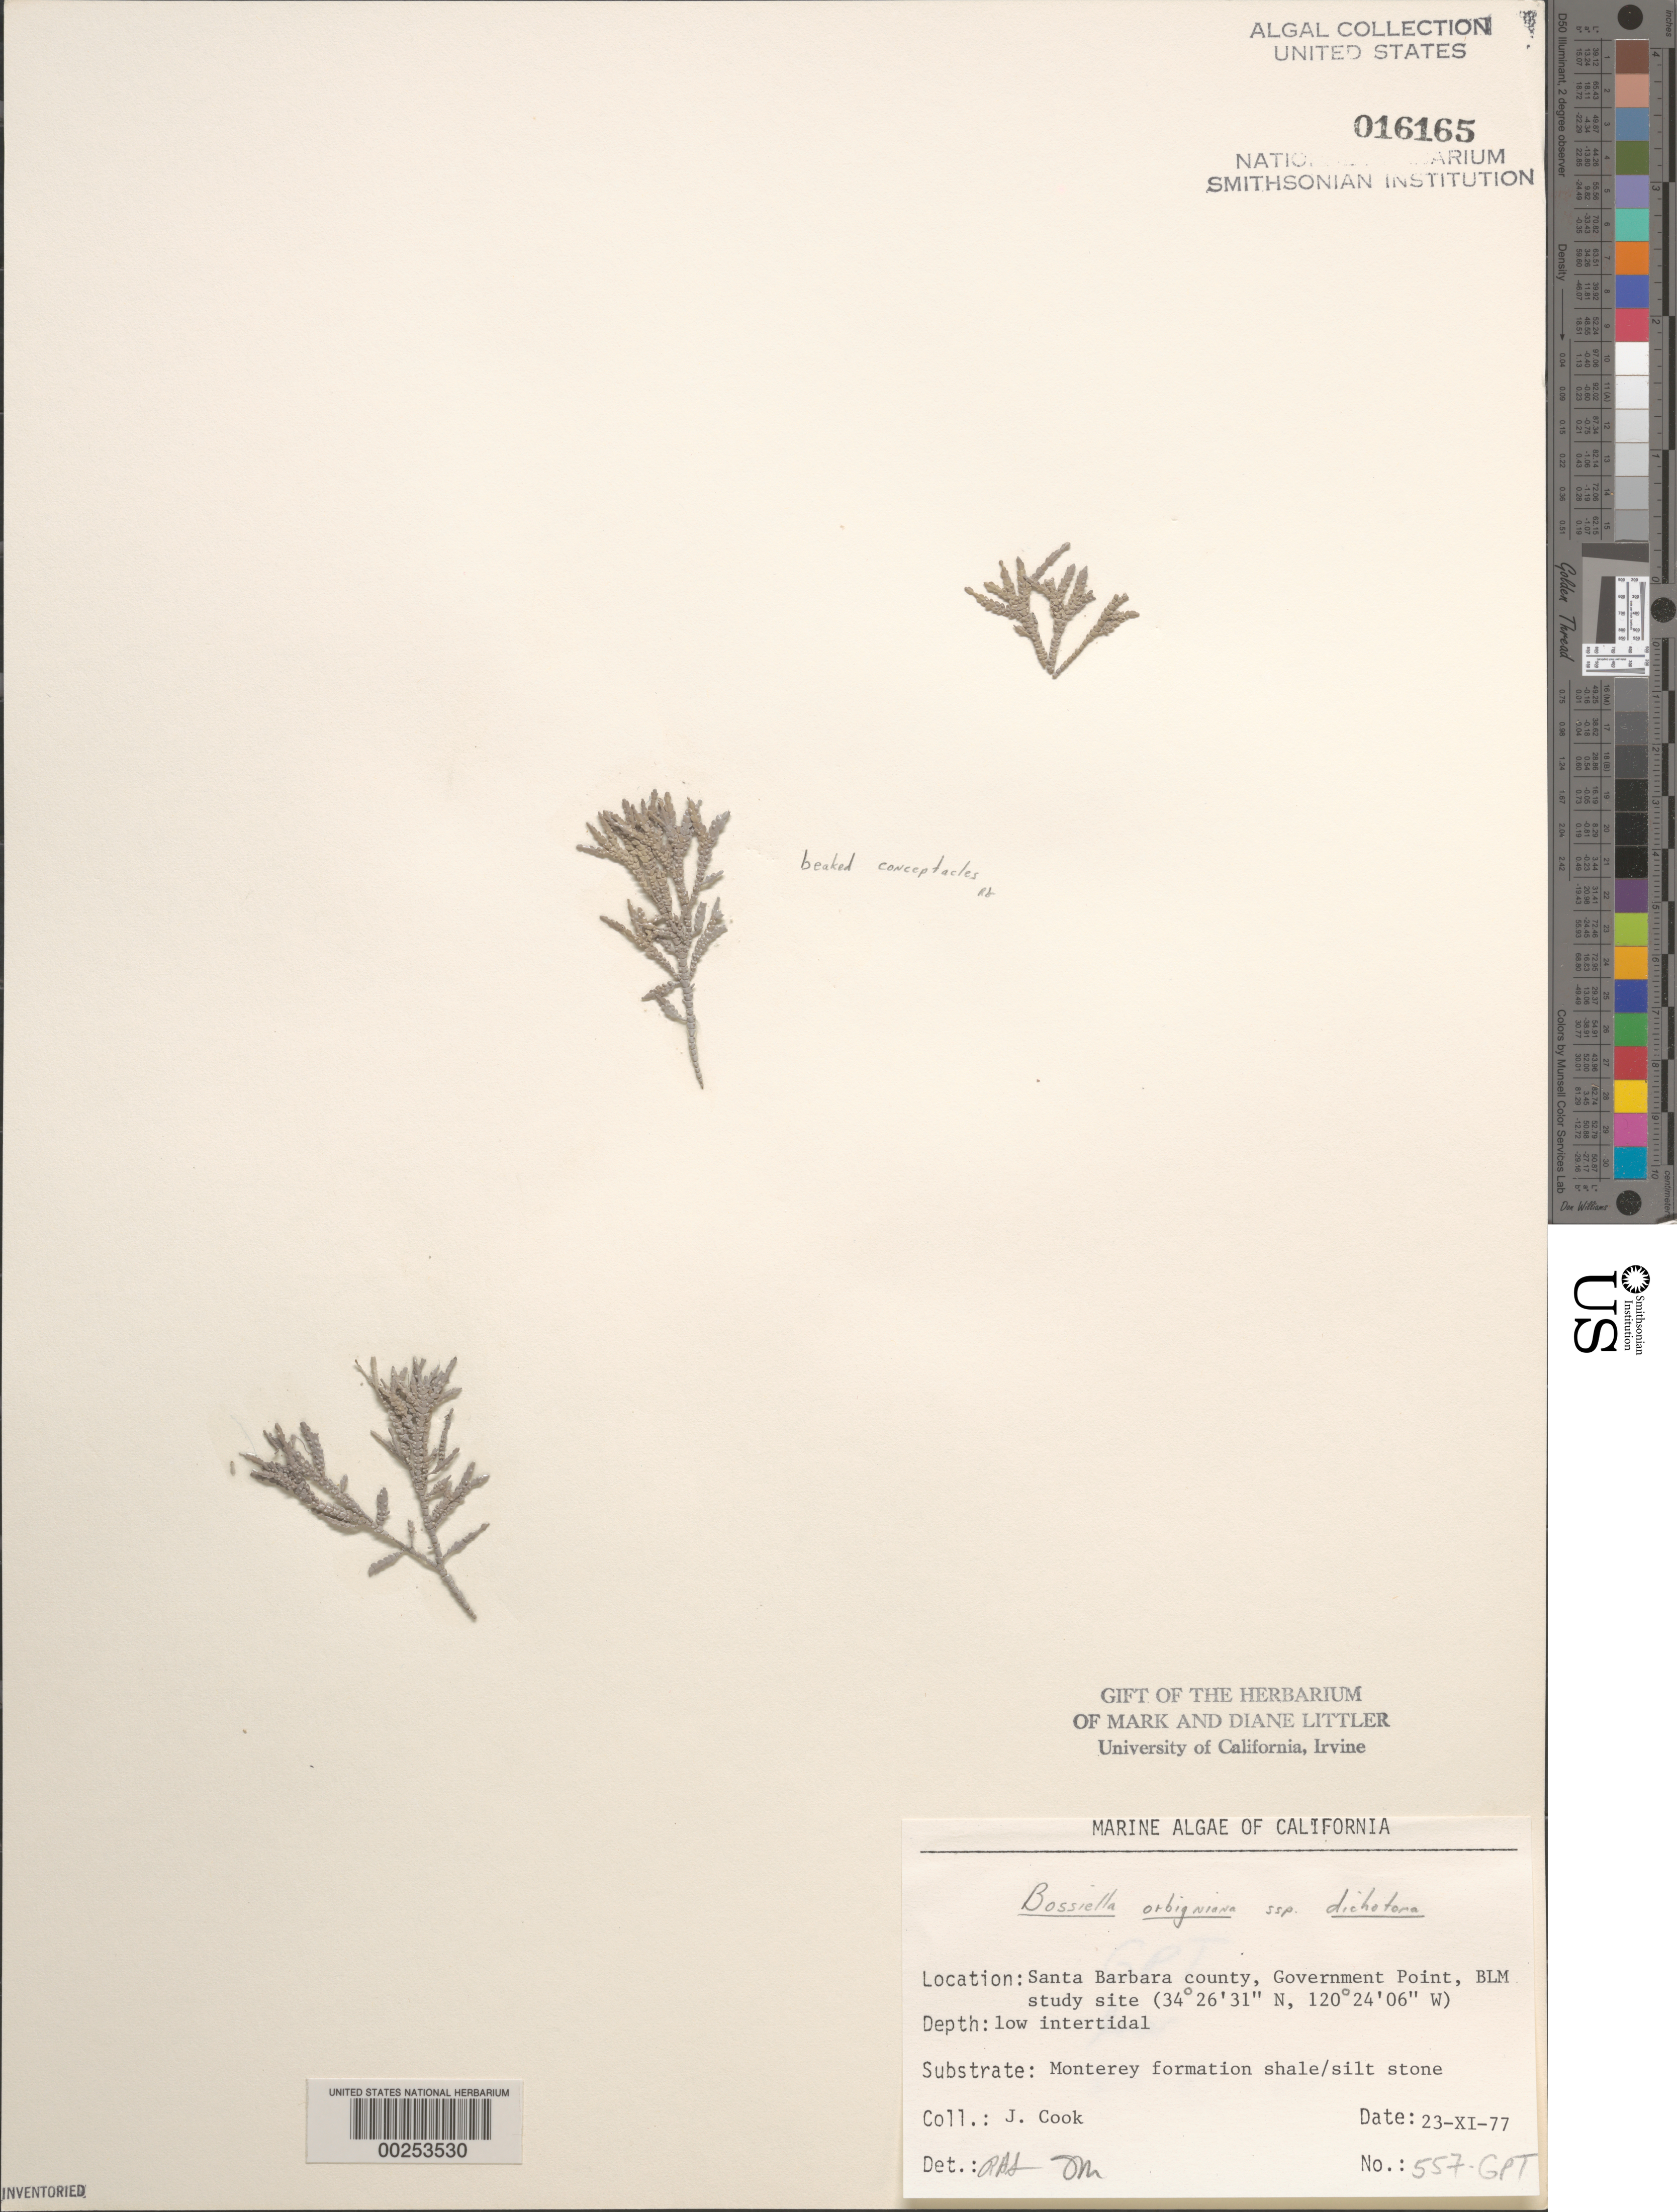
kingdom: Plantae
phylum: Rhodophyta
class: Florideophyceae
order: Corallinales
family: Corallinaceae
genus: Bossiella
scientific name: Bossiella orbigniana subsp. dichotoma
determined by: Sims, Robert H.; Murray, S. N.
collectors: J. Cook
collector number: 557-gpt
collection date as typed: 23 Nov 1977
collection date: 1977-11-23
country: United States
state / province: California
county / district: Santa Barbara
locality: Government Point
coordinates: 34 26'31"N, 120 24'06"W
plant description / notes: BLM-SOCALBIGHT Rocky Intertidal Survey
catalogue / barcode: US 16165